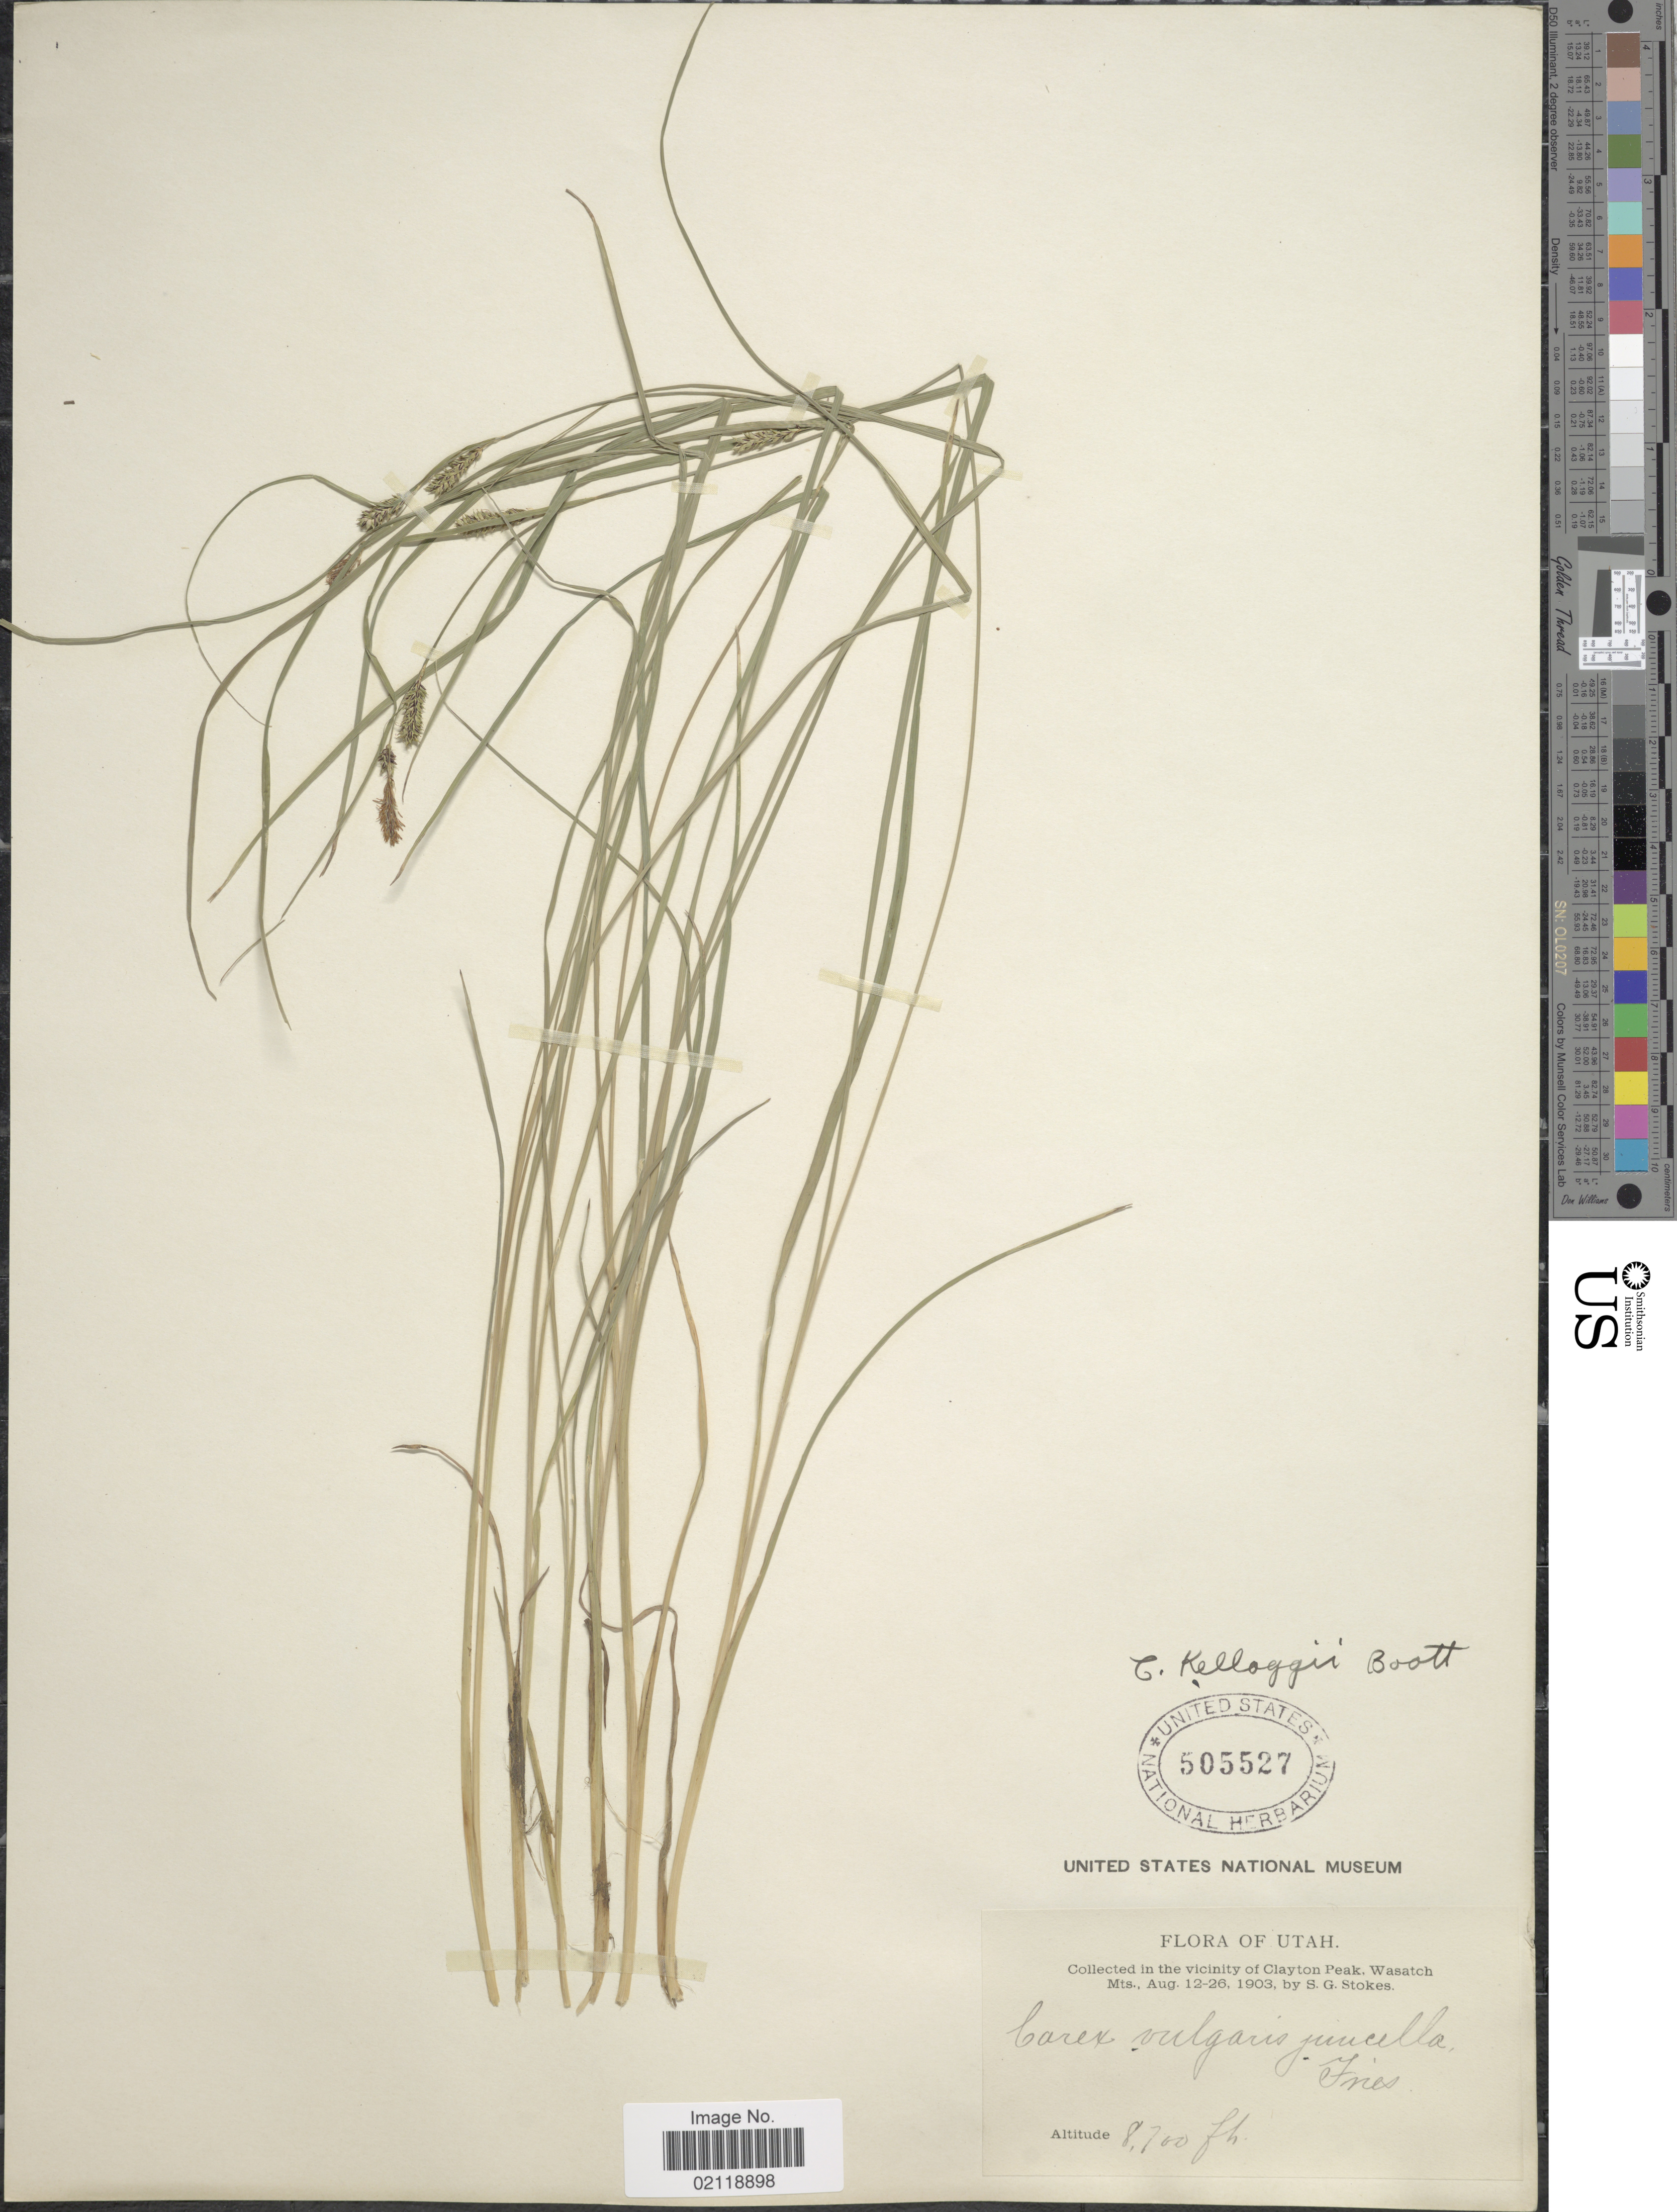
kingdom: Plantae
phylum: Tracheophyta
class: Liliopsida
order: Poales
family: Cyperaceae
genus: Carex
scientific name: Carex kelloggii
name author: W. Boott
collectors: S. G. Stokes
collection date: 1903-08-12/1903-08-26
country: United States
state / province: Utah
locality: In the vicinity of Clayton Peak.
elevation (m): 2652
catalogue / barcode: US 505527